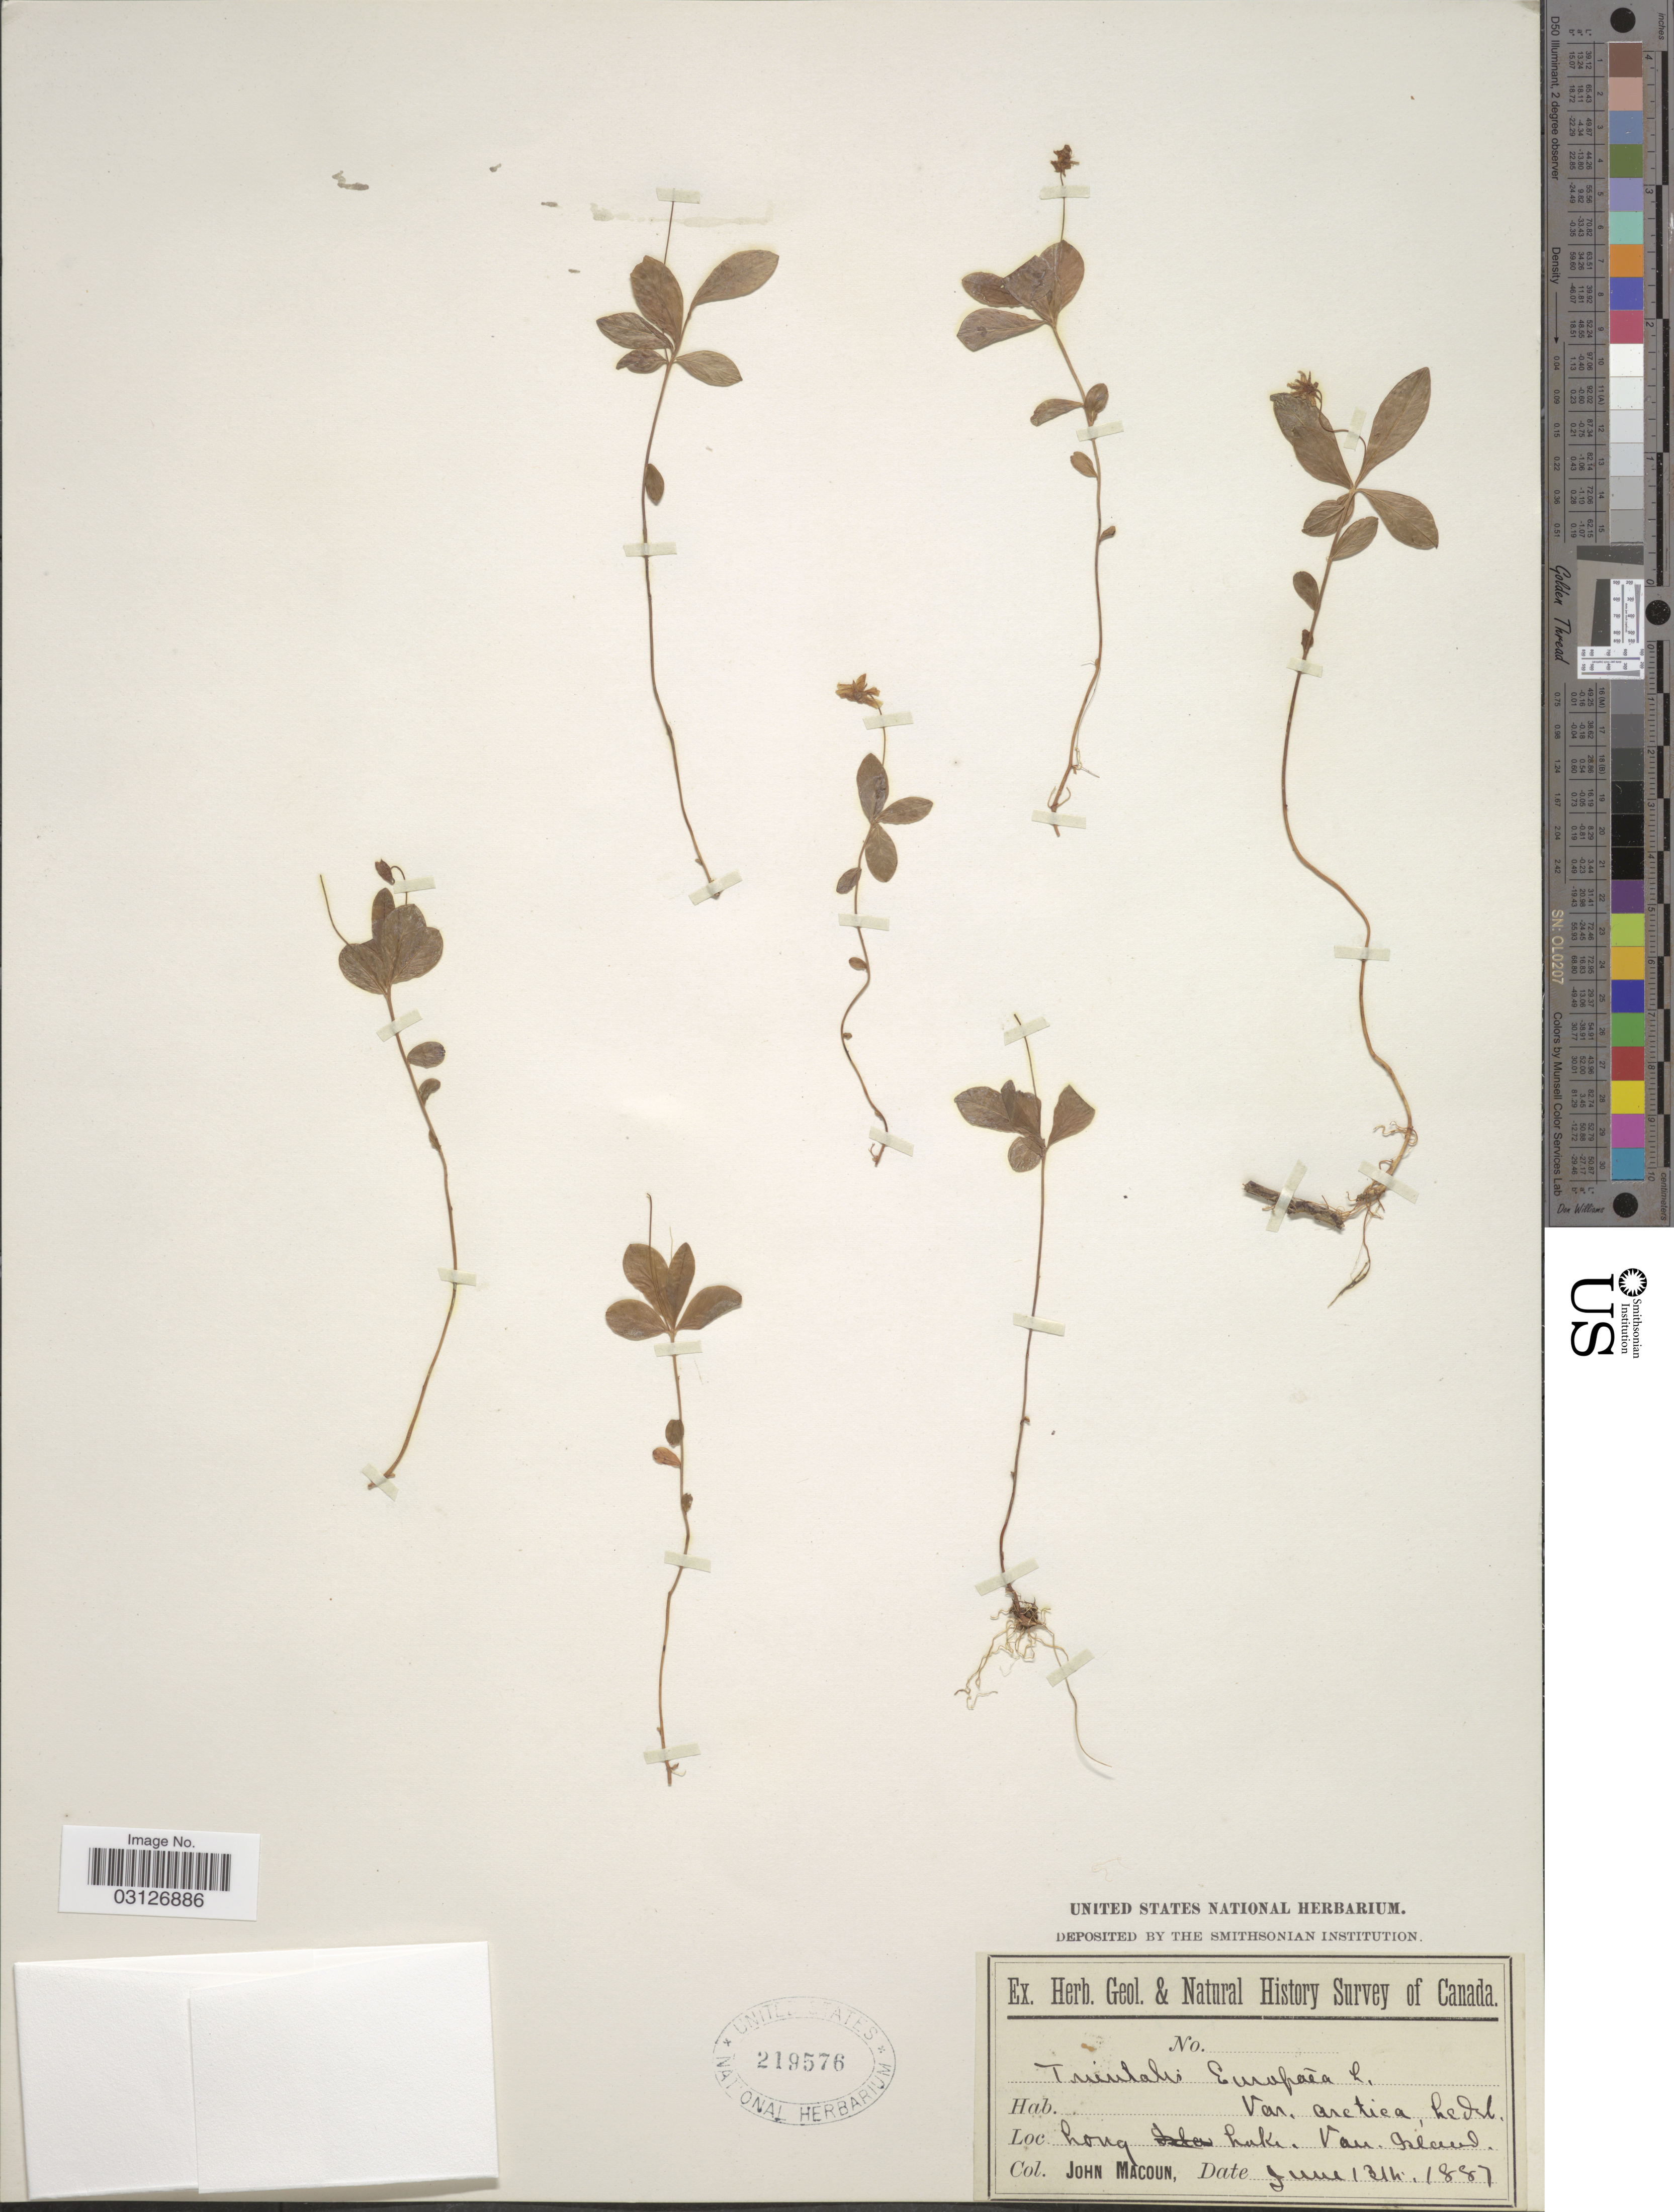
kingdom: Plantae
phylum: Tracheophyta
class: Magnoliopsida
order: Ericales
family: Primulaceae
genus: Trientalis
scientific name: Trientalis arctica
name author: Fisch. ex Hook.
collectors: J. Macoun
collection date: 1887-06-13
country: Canada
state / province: British Columbia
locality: Long Lake. Van. Island.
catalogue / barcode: US 219576